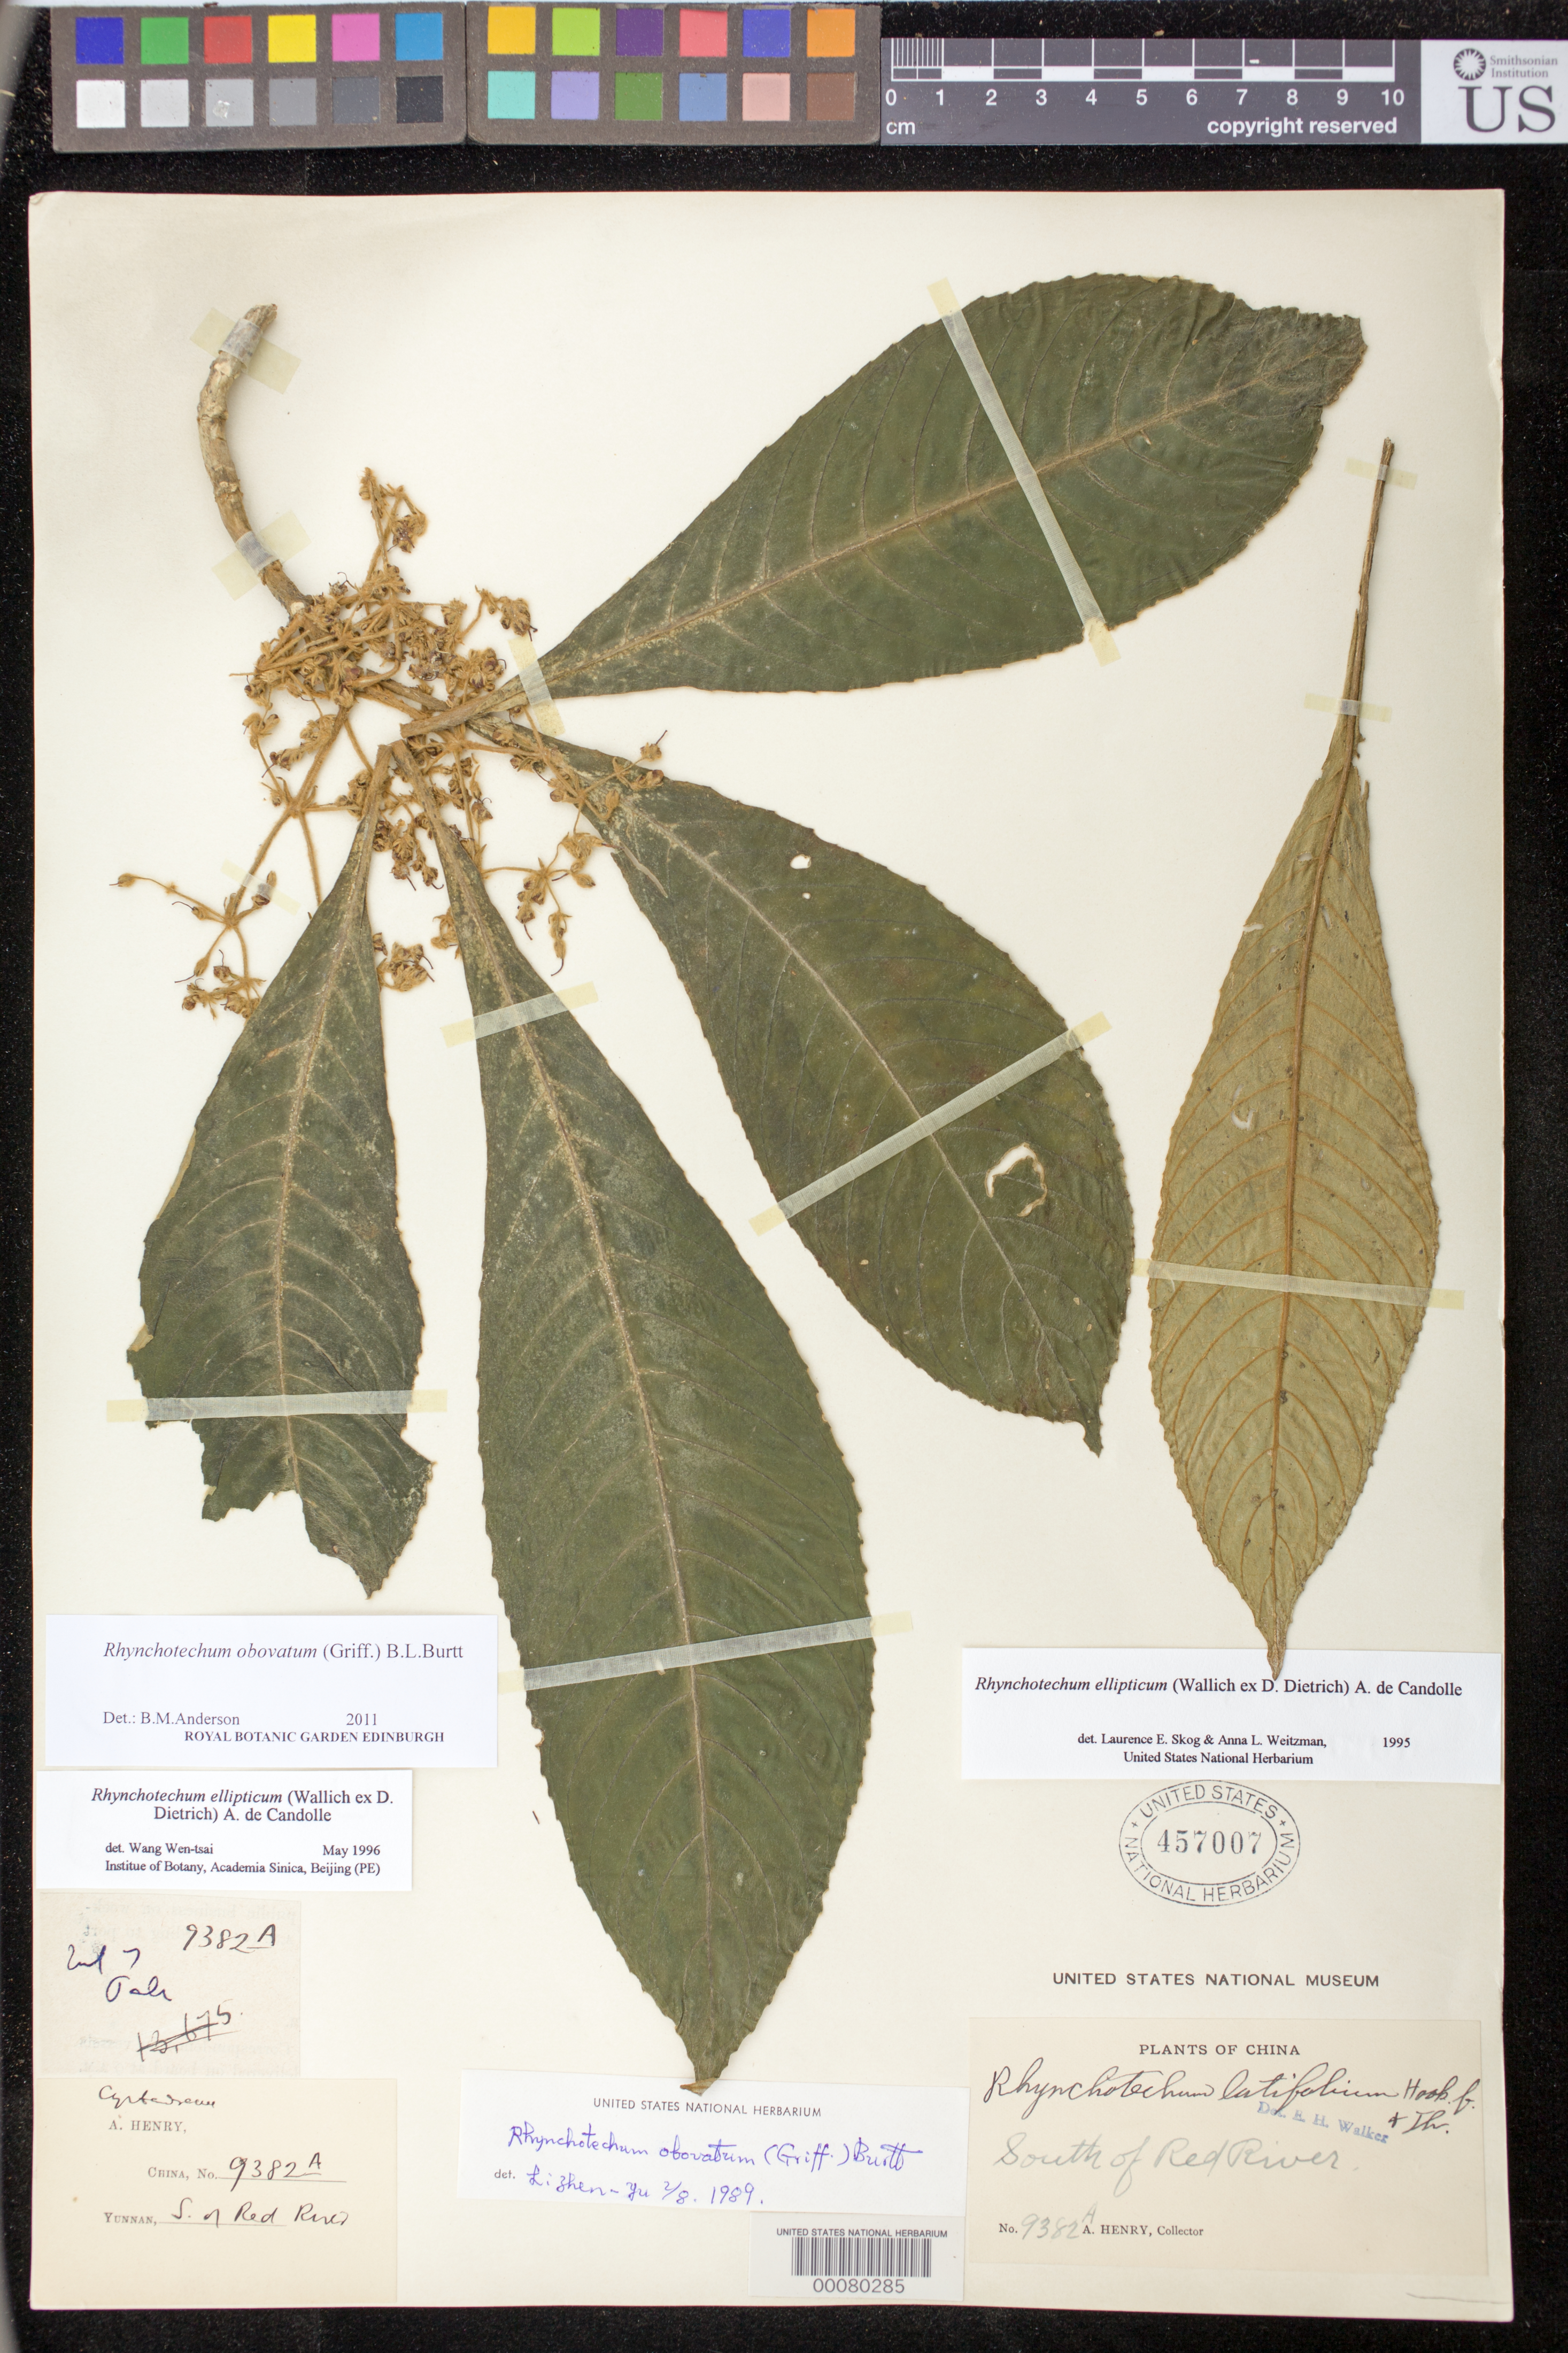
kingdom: Plantae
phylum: Tracheophyta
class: Magnoliopsida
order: Lamiales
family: Gesneriaceae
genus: Rhynchotechum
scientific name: Rhynchotechum obovatum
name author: (Griff.) B.L. Burtt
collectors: A. Henry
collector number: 9382 A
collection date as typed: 07 Jul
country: China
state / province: Yunnan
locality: S of red river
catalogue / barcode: US 457007